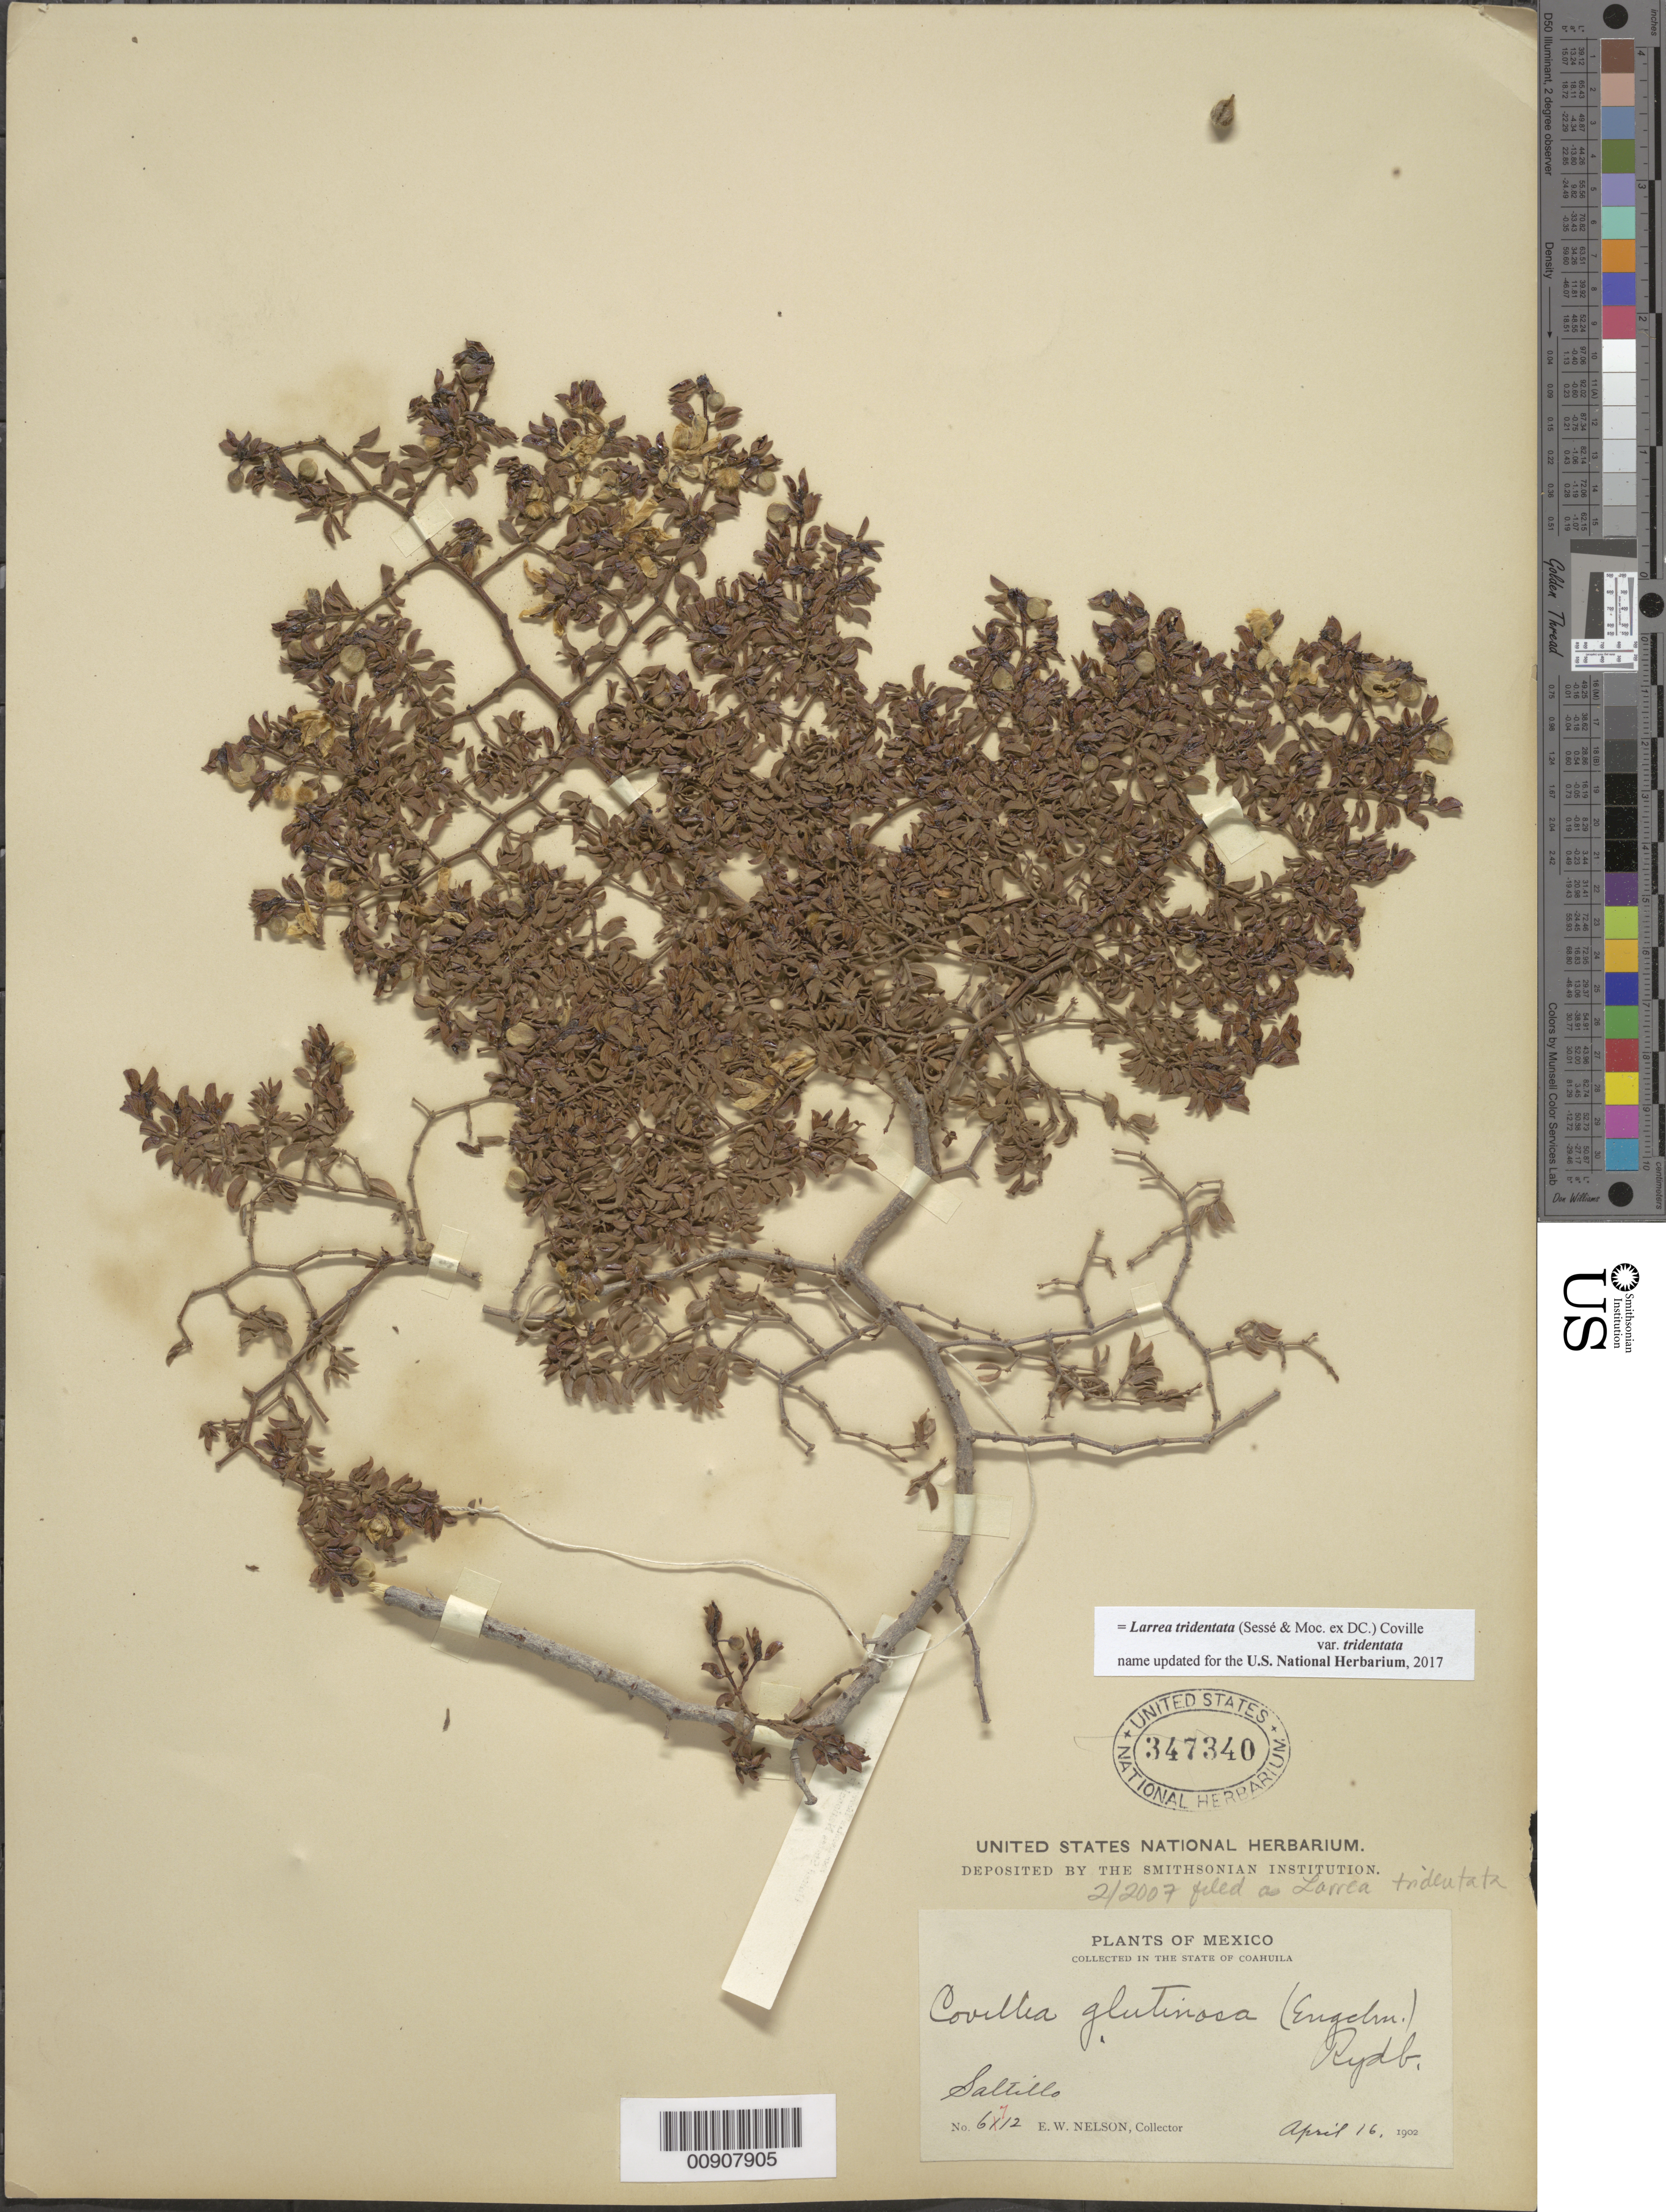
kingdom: Plantae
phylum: Tracheophyta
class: Magnoliopsida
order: Zygophyllales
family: Zygophyllaceae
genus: Larrea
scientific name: Larrea tridentata var. tridentata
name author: (Sessé & Moc. ex DC.) Coville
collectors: E. W. Nelson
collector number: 6712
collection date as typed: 16 Apr 1902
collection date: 1902-04-16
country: Mexico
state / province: Tamaulipas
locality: State of Tamaulipas: Saltillo.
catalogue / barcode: US 347340